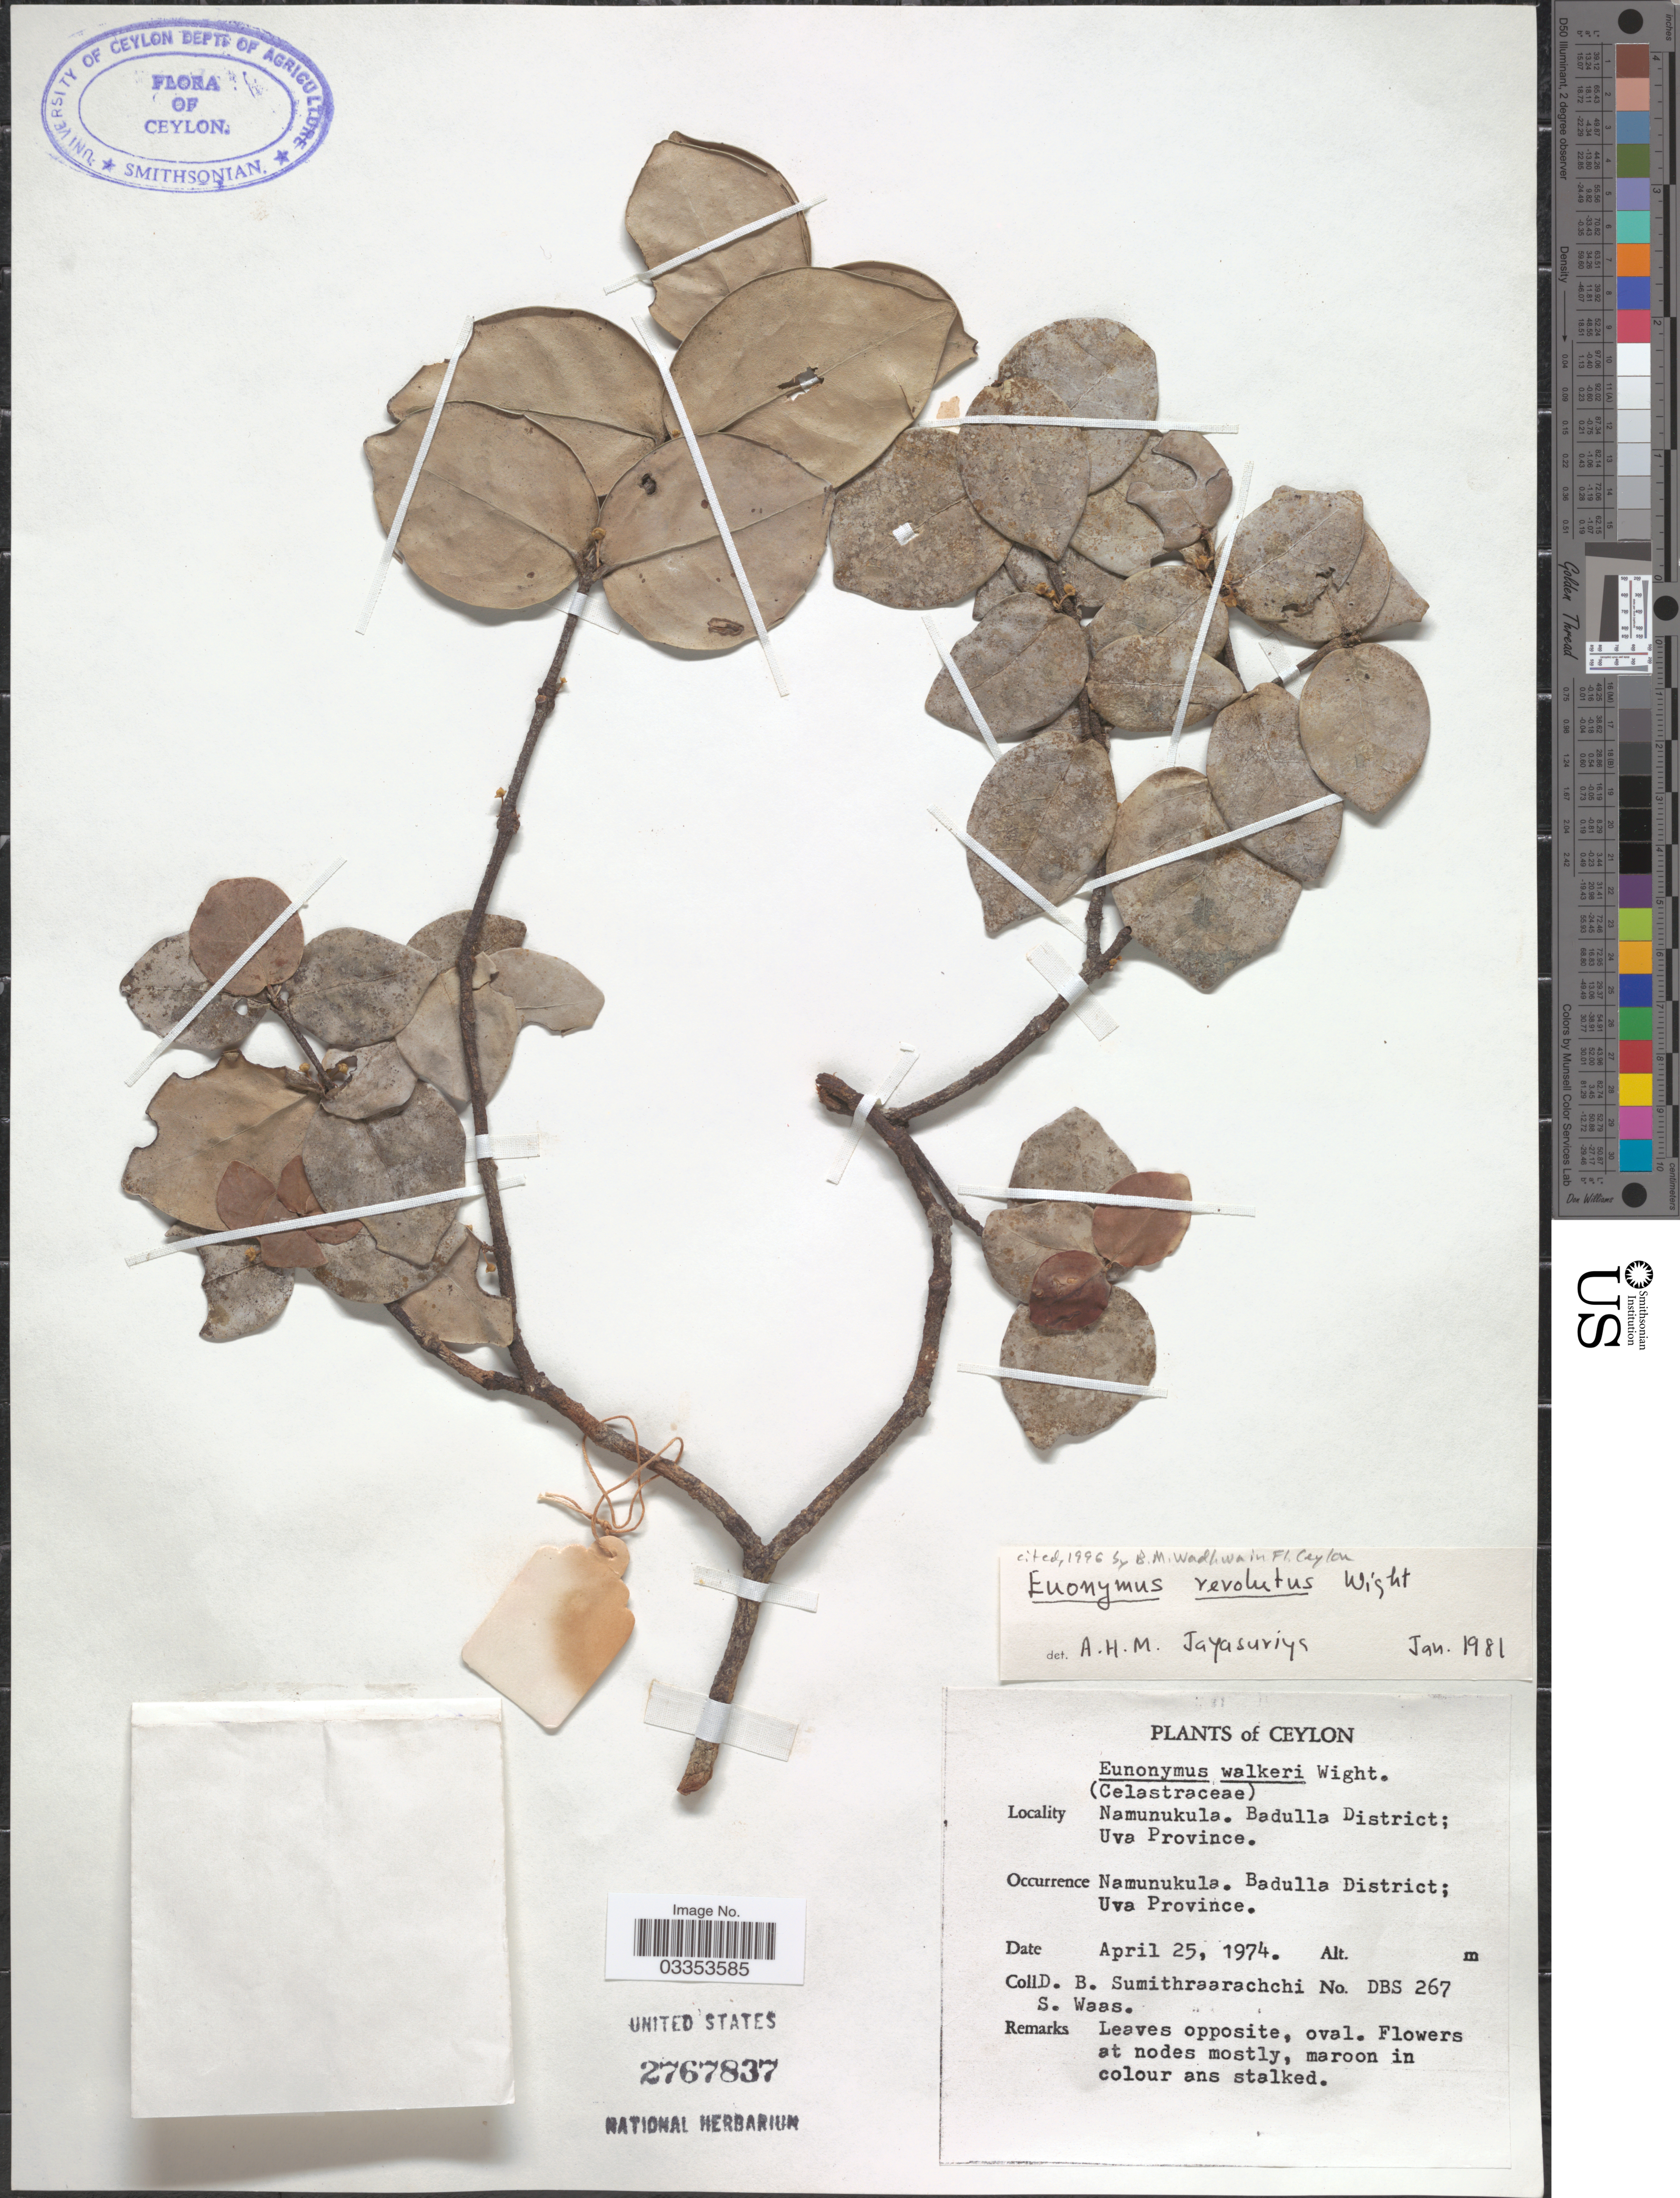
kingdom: Plantae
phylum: Tracheophyta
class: Magnoliopsida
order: Celastrales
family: Celastraceae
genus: Euonymus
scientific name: Euonymus revolutus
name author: Wight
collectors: D. B. Sumithraarachchi & S. Waas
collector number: DBS 267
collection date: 1974-04-25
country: Sri Lanka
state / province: Uva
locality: Ceylon. Namunukula. Badulla District. Uva Province.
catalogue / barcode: US 2767837